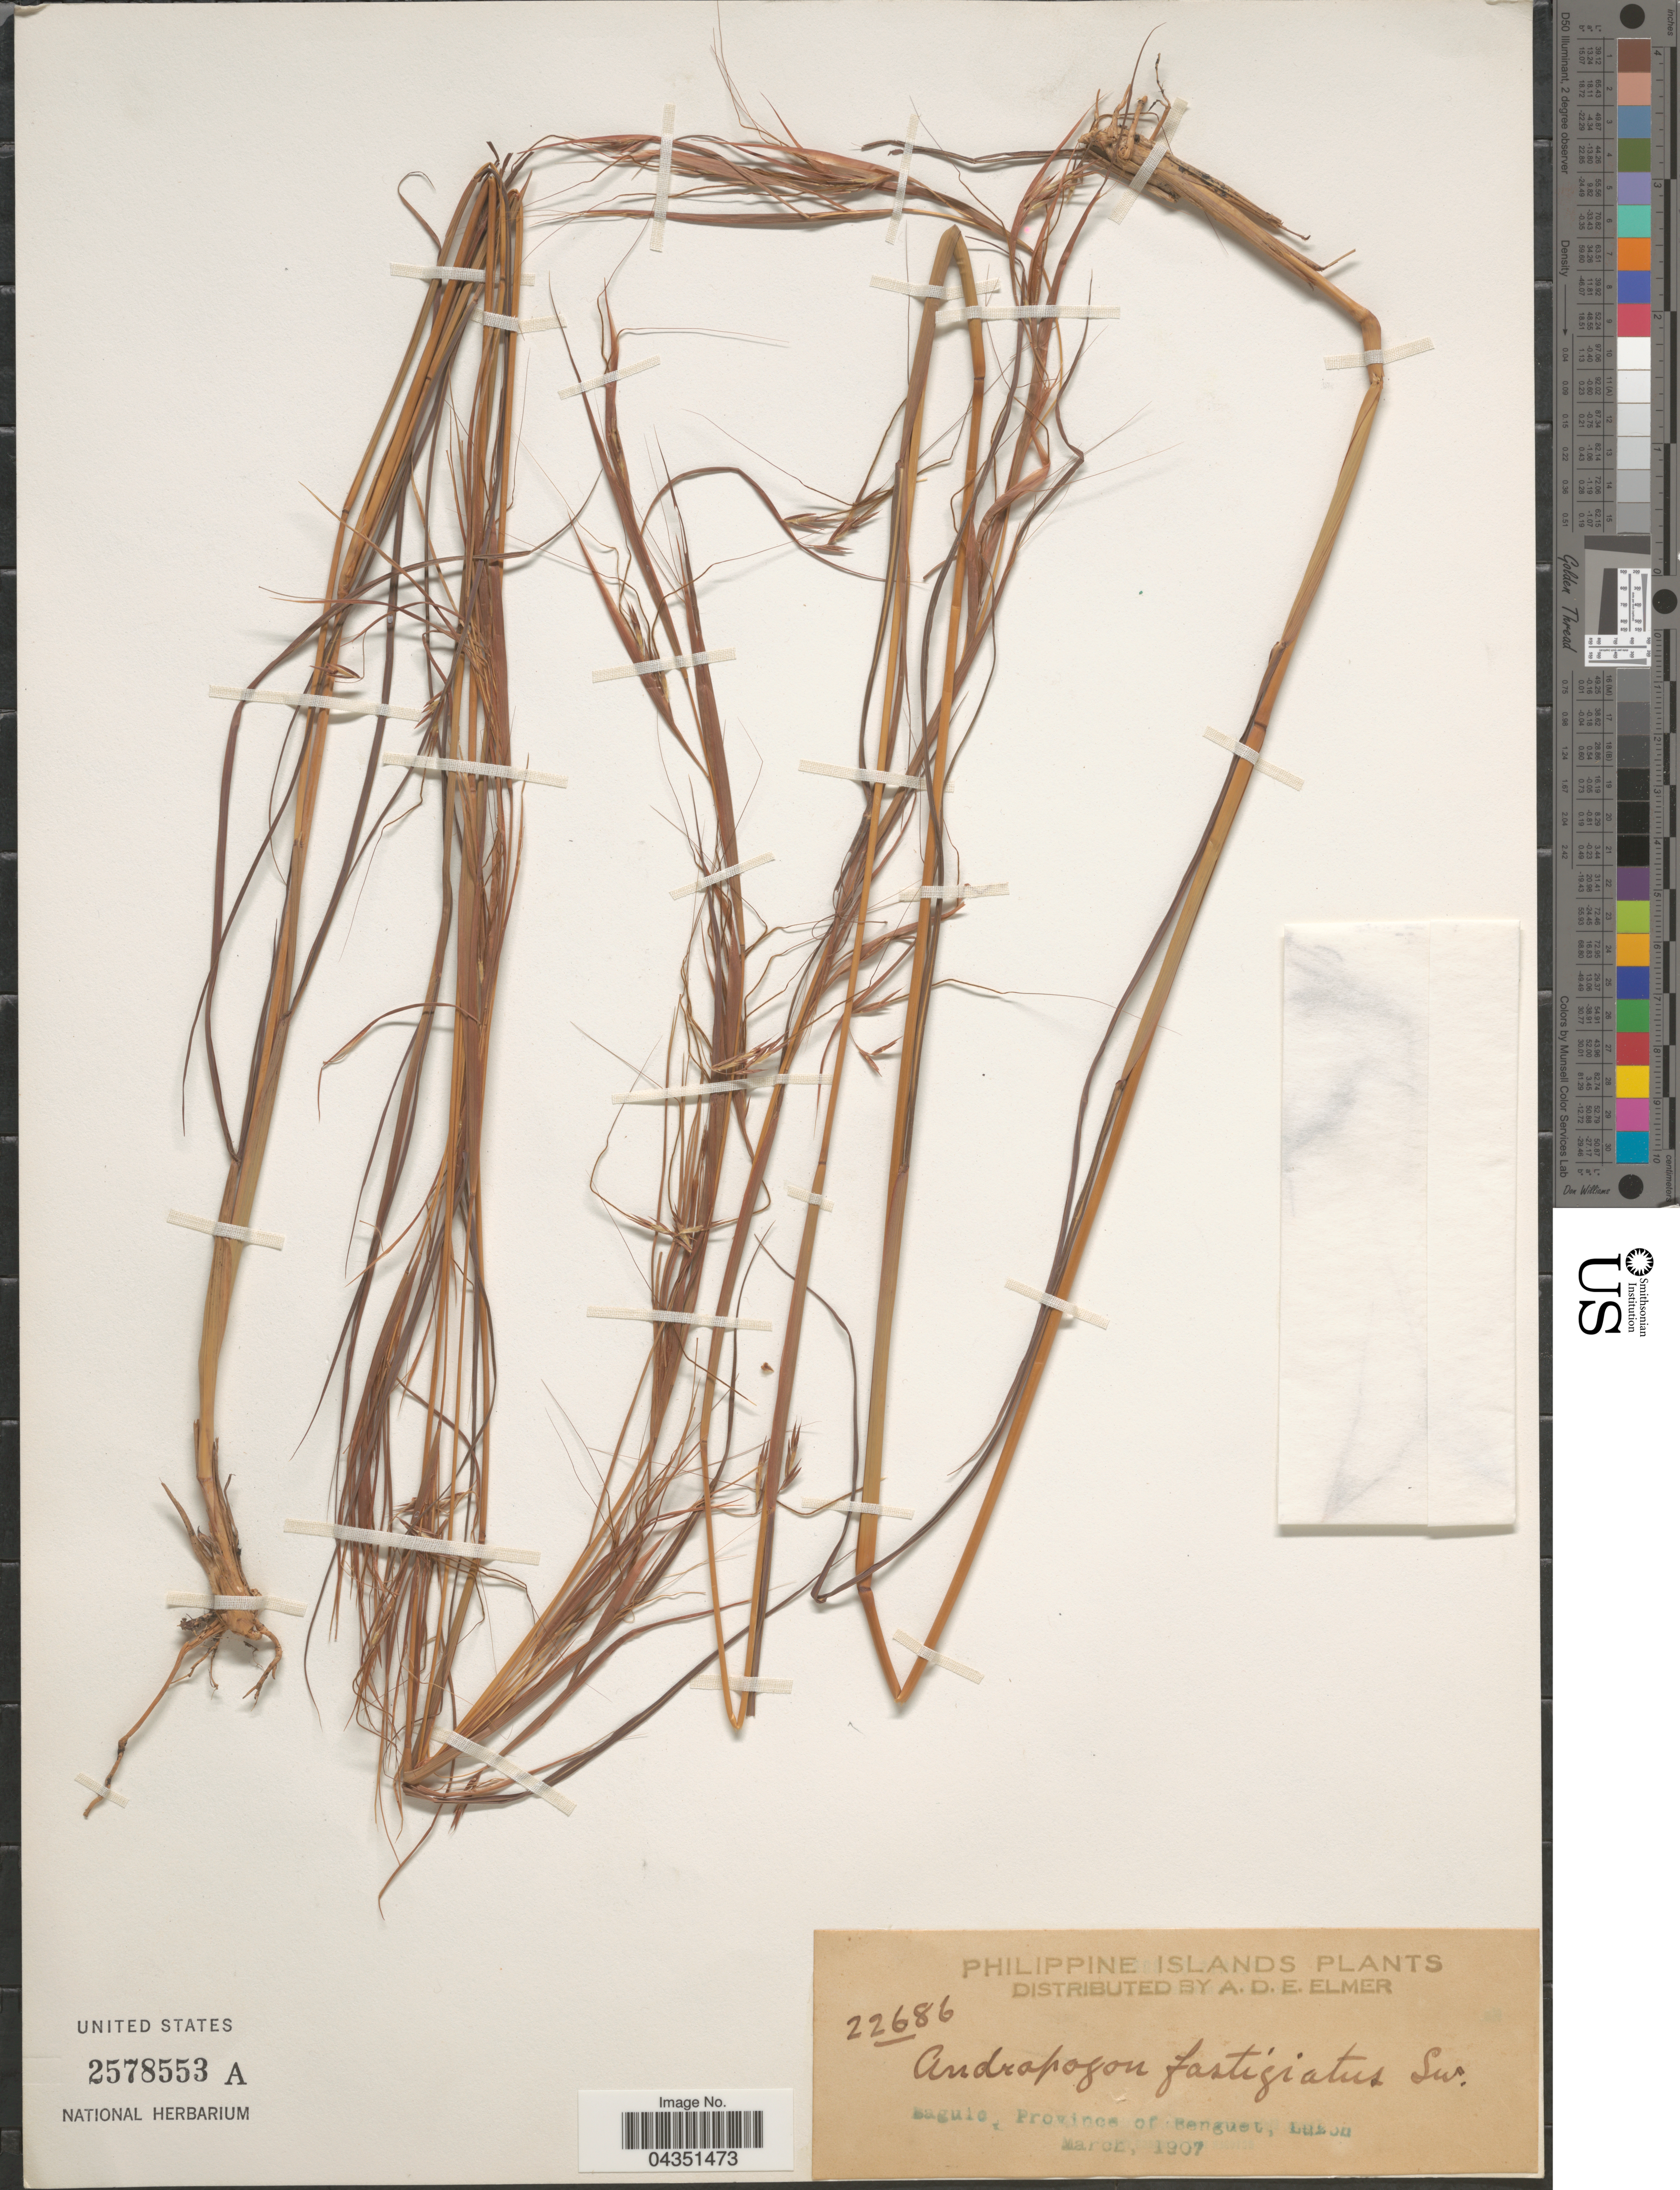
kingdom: Plantae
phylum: Tracheophyta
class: Liliopsida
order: Poales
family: Poaceae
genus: Diectomis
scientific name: Diectomis fastigiata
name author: (Sw.) P. Beauv.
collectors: A. D. E. Elmer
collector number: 22686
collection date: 1907-03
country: Philippines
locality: Philippine Islands. Baguio, Province of Benguet, Luzon.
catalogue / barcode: US 2578553A